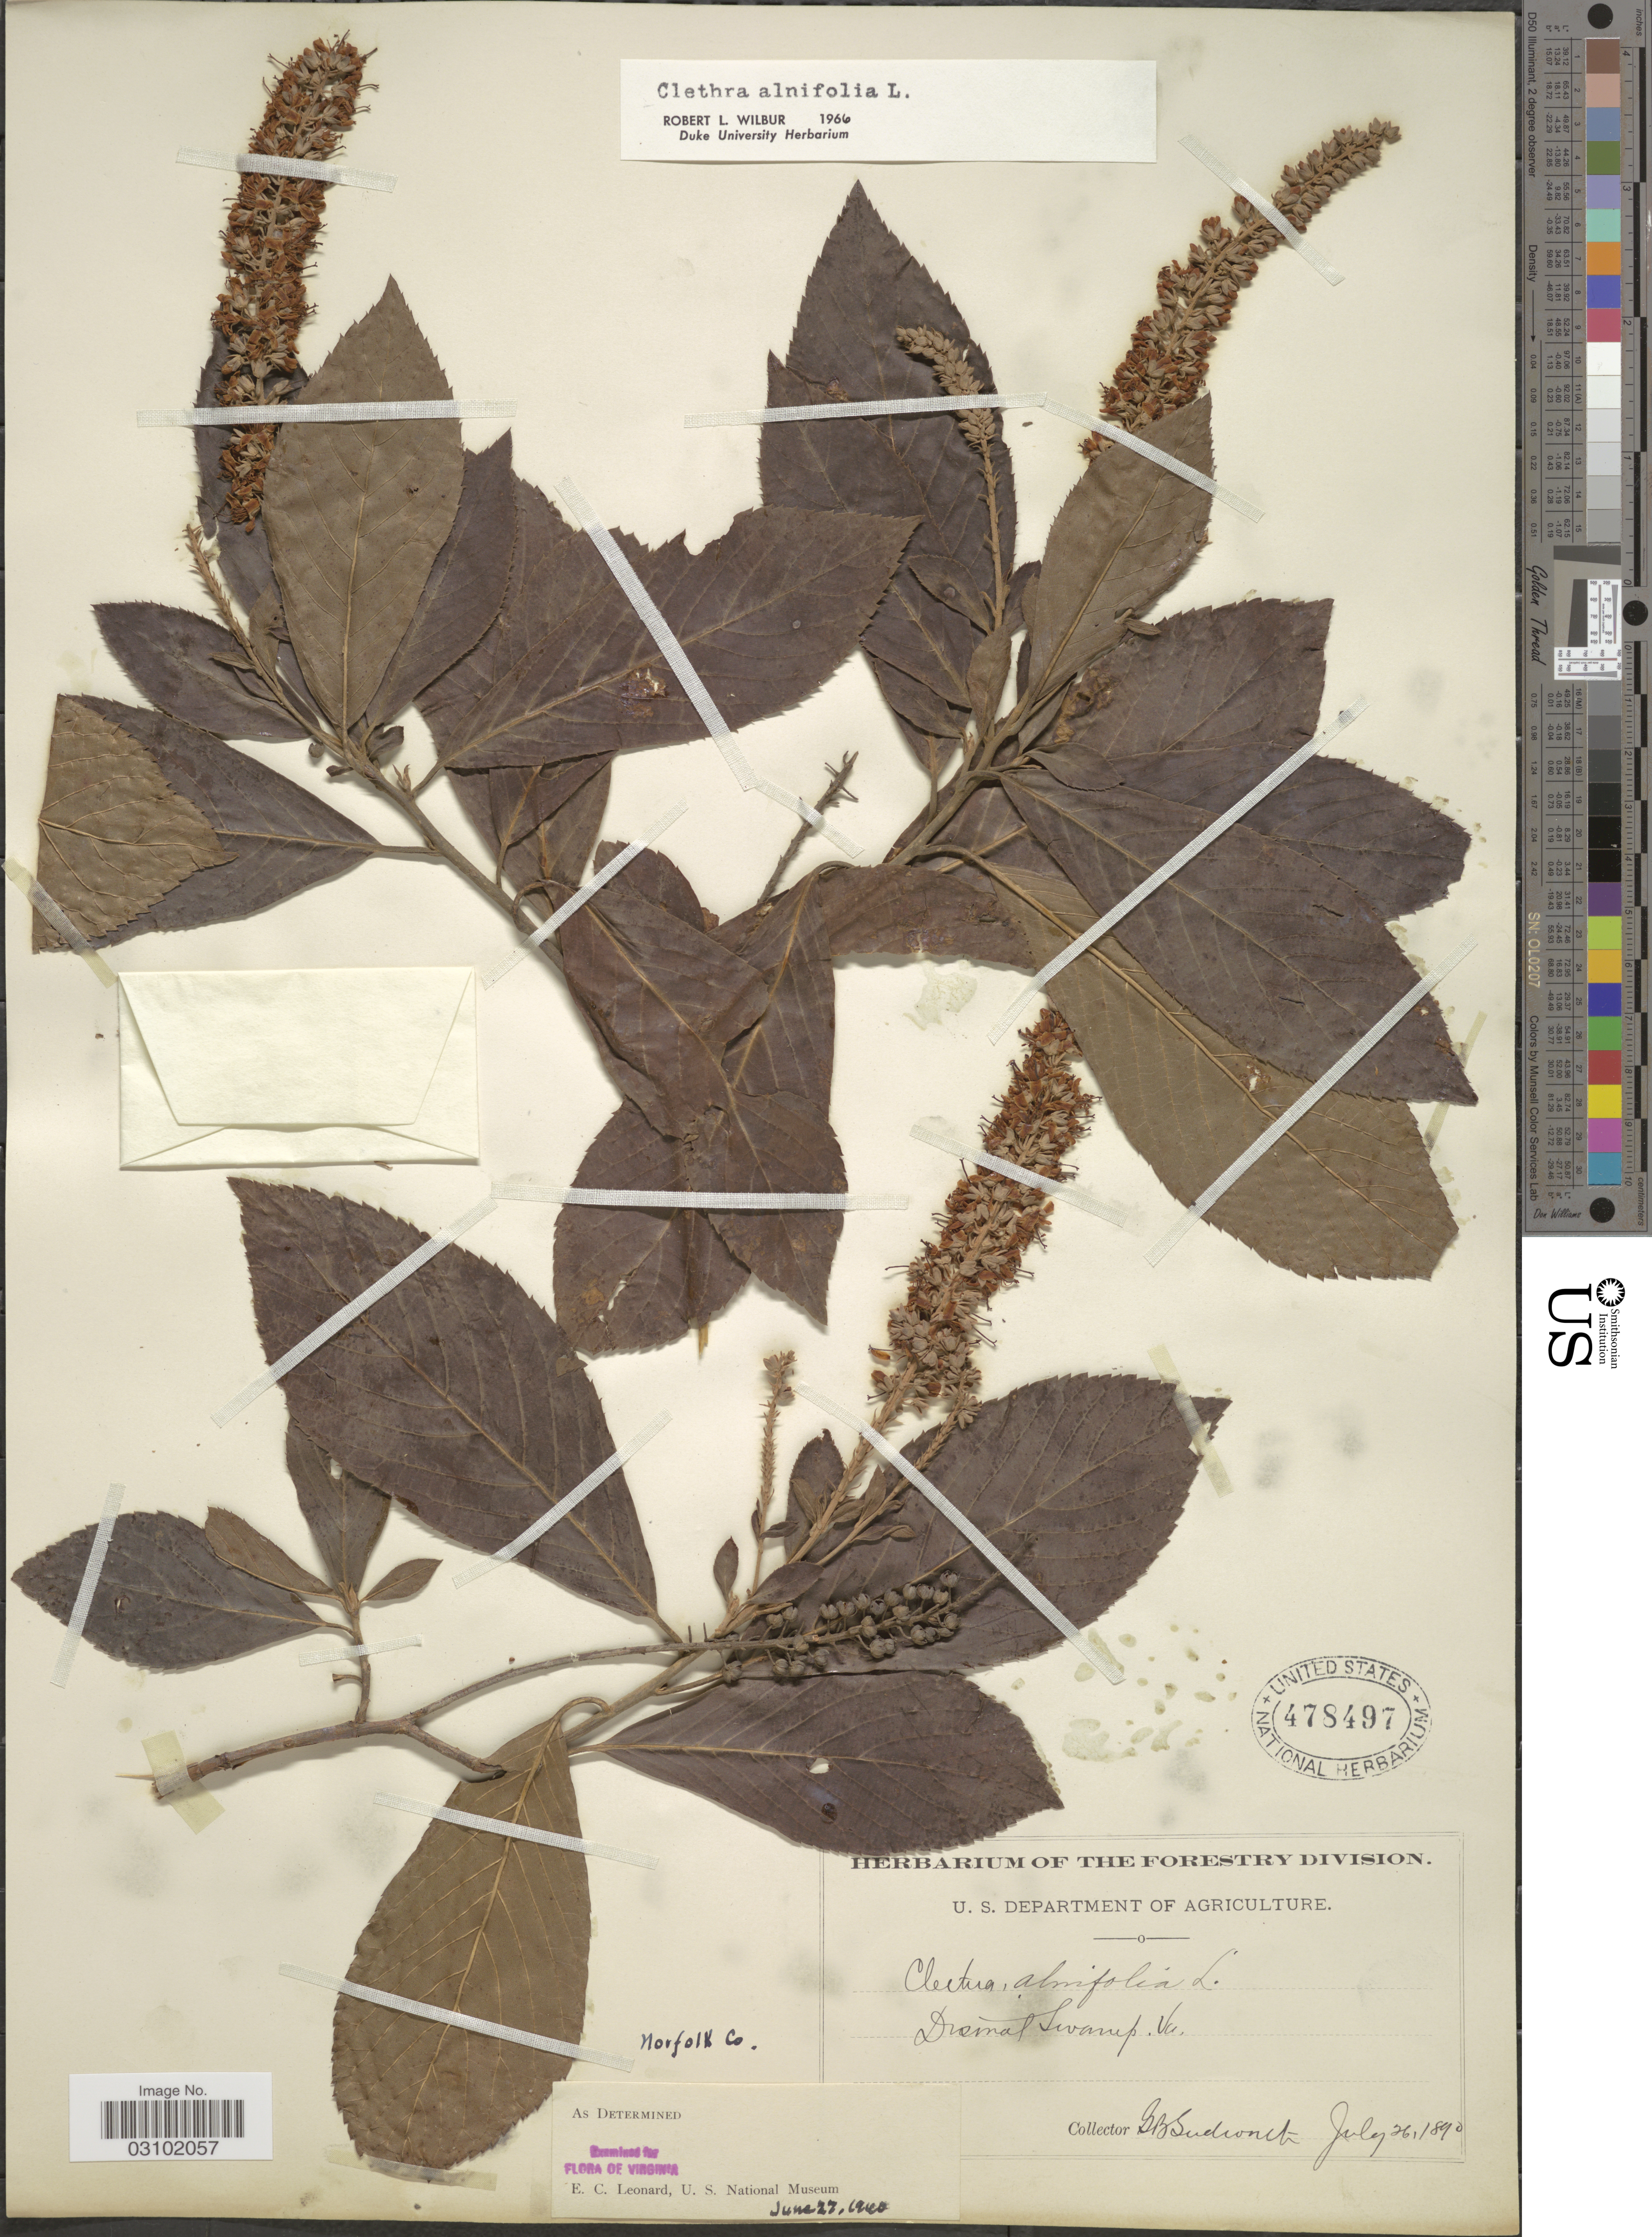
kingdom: Plantae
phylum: Tracheophyta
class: Magnoliopsida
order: Ericales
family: Clethraceae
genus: Clethra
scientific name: Clethra alnifolia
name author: L.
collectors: G. B. Sudworth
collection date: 1890-07-26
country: United States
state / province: Virginia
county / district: City of Norfolk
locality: Dismal Swamp. Norfolk Co.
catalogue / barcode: US 478497